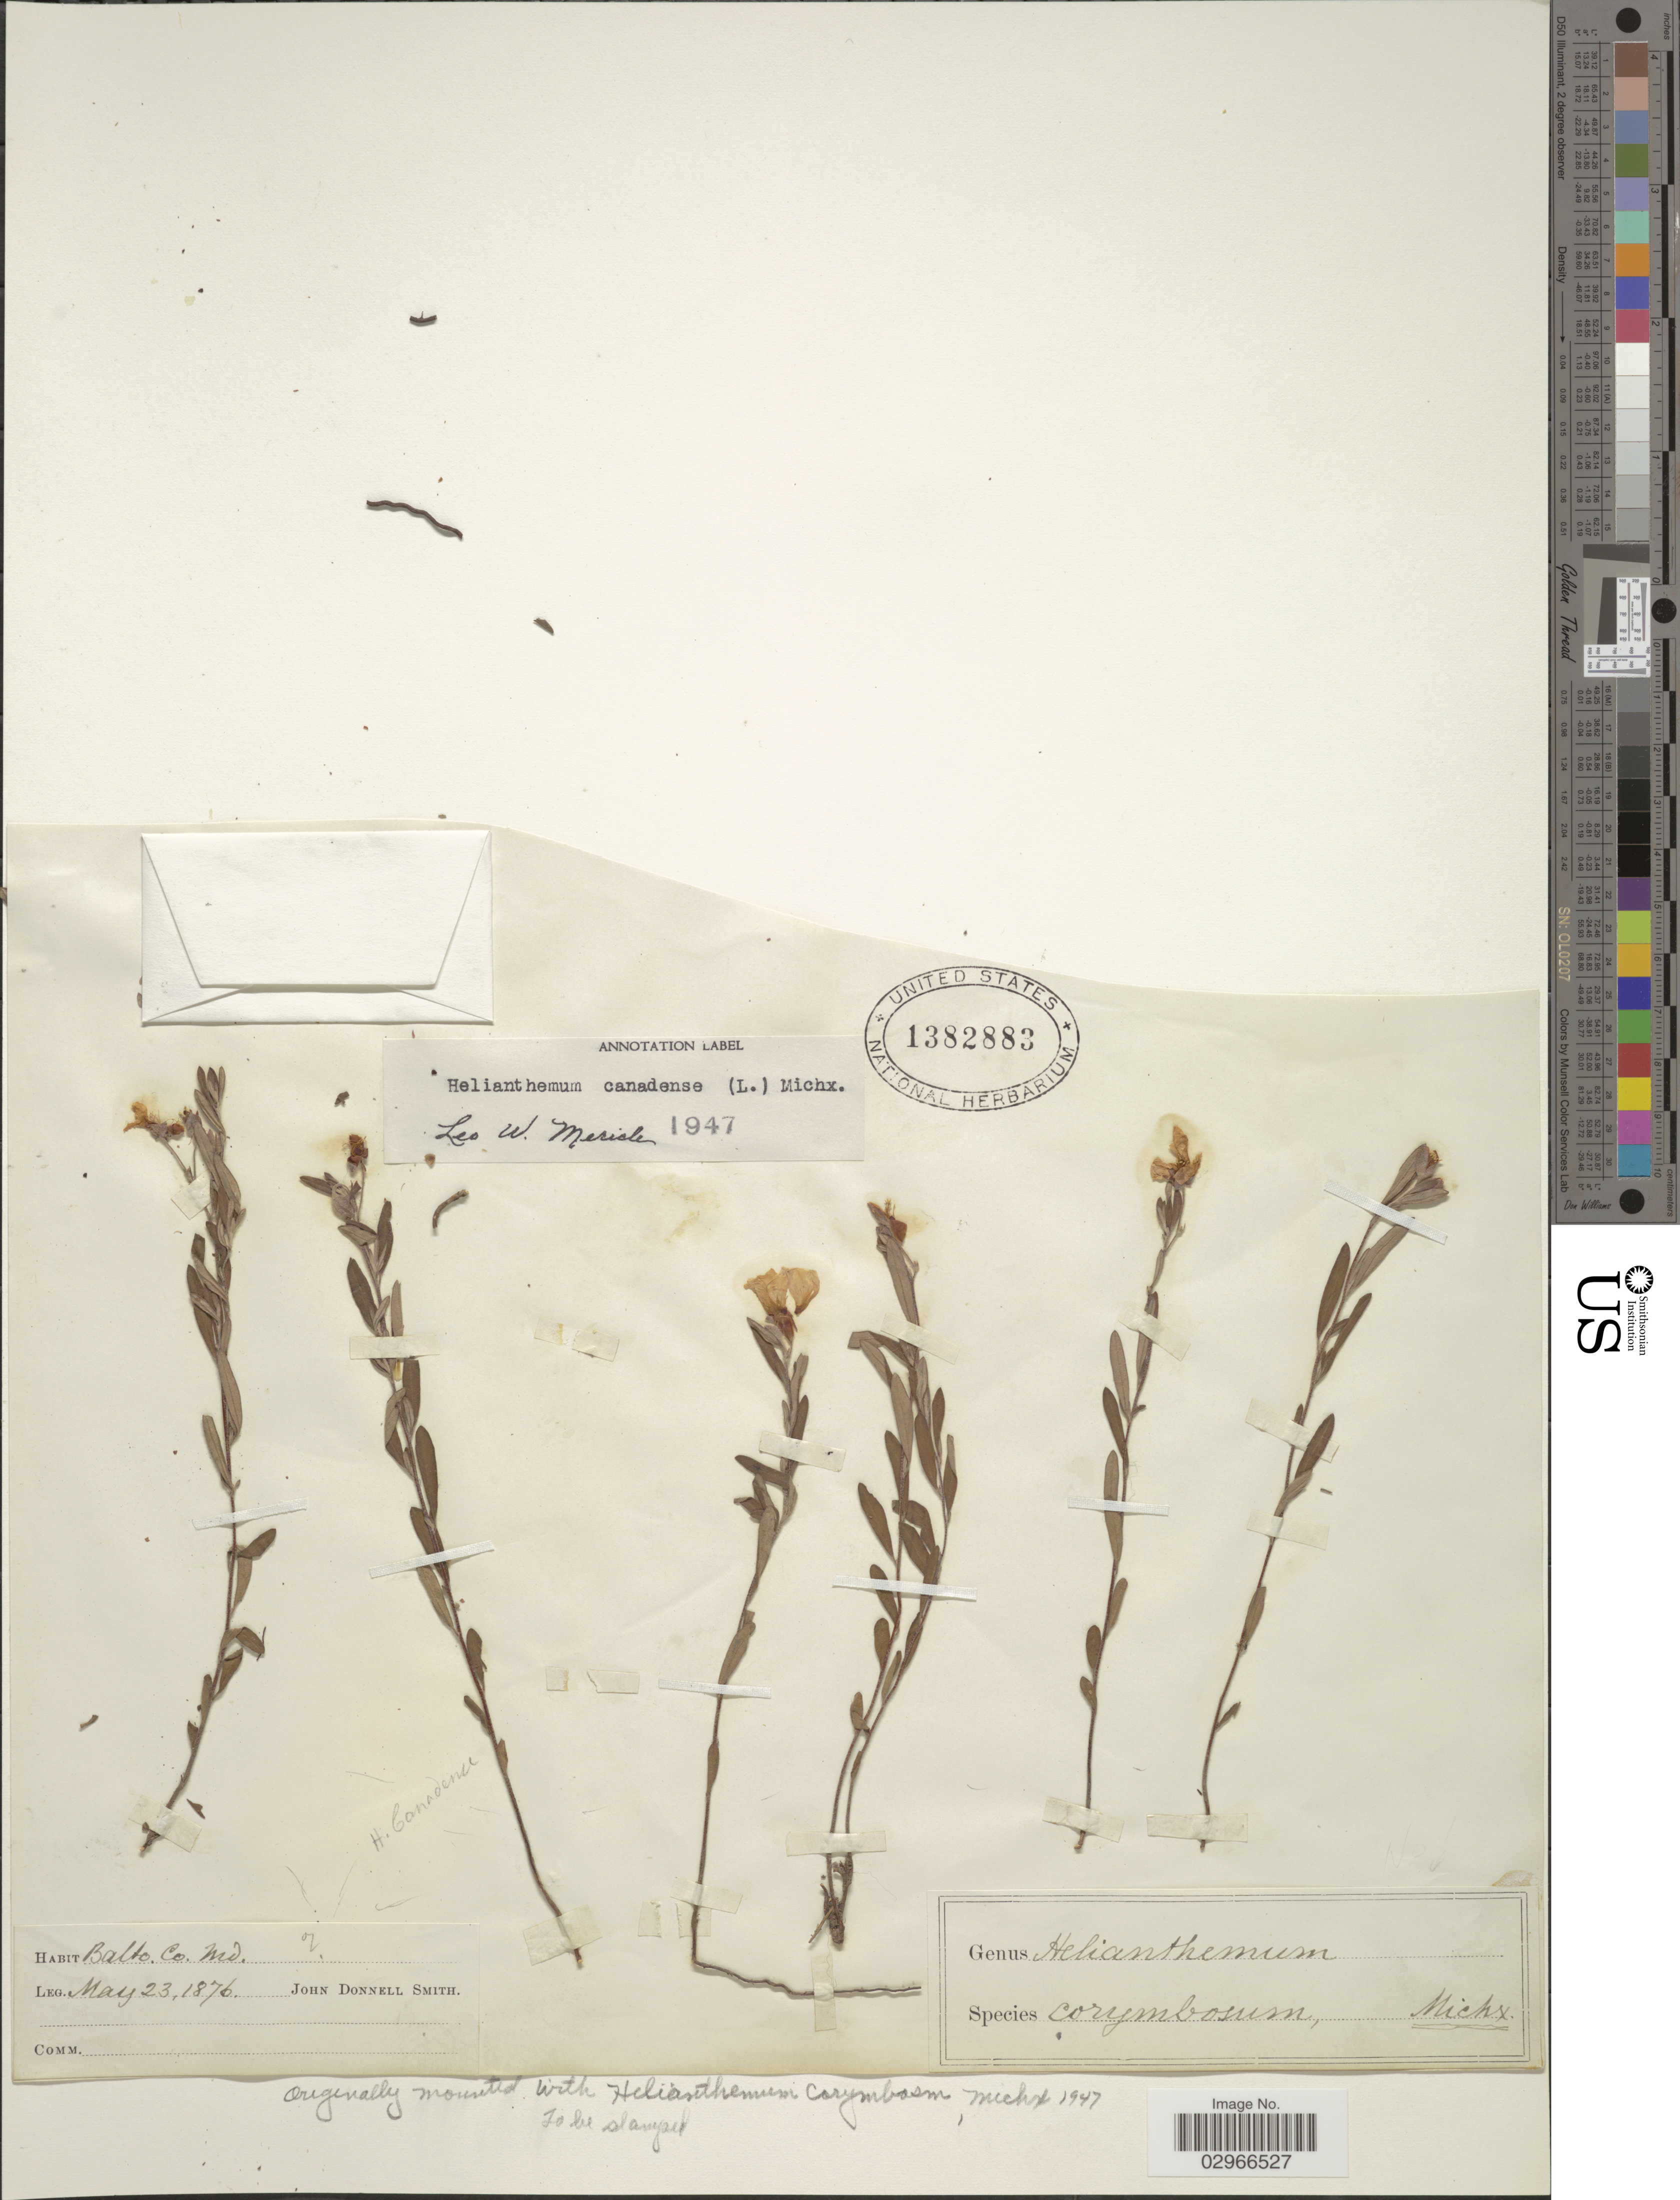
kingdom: Plantae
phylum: Tracheophyta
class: Magnoliopsida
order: Malvales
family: Cistaceae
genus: Helianthemum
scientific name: Helianthemum canadense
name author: (L.) Michx.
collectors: J. Donnell Smith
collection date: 1876-05-23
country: United States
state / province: Maryland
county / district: Baltimore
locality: Balto Co. Md.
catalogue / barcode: US 1382883